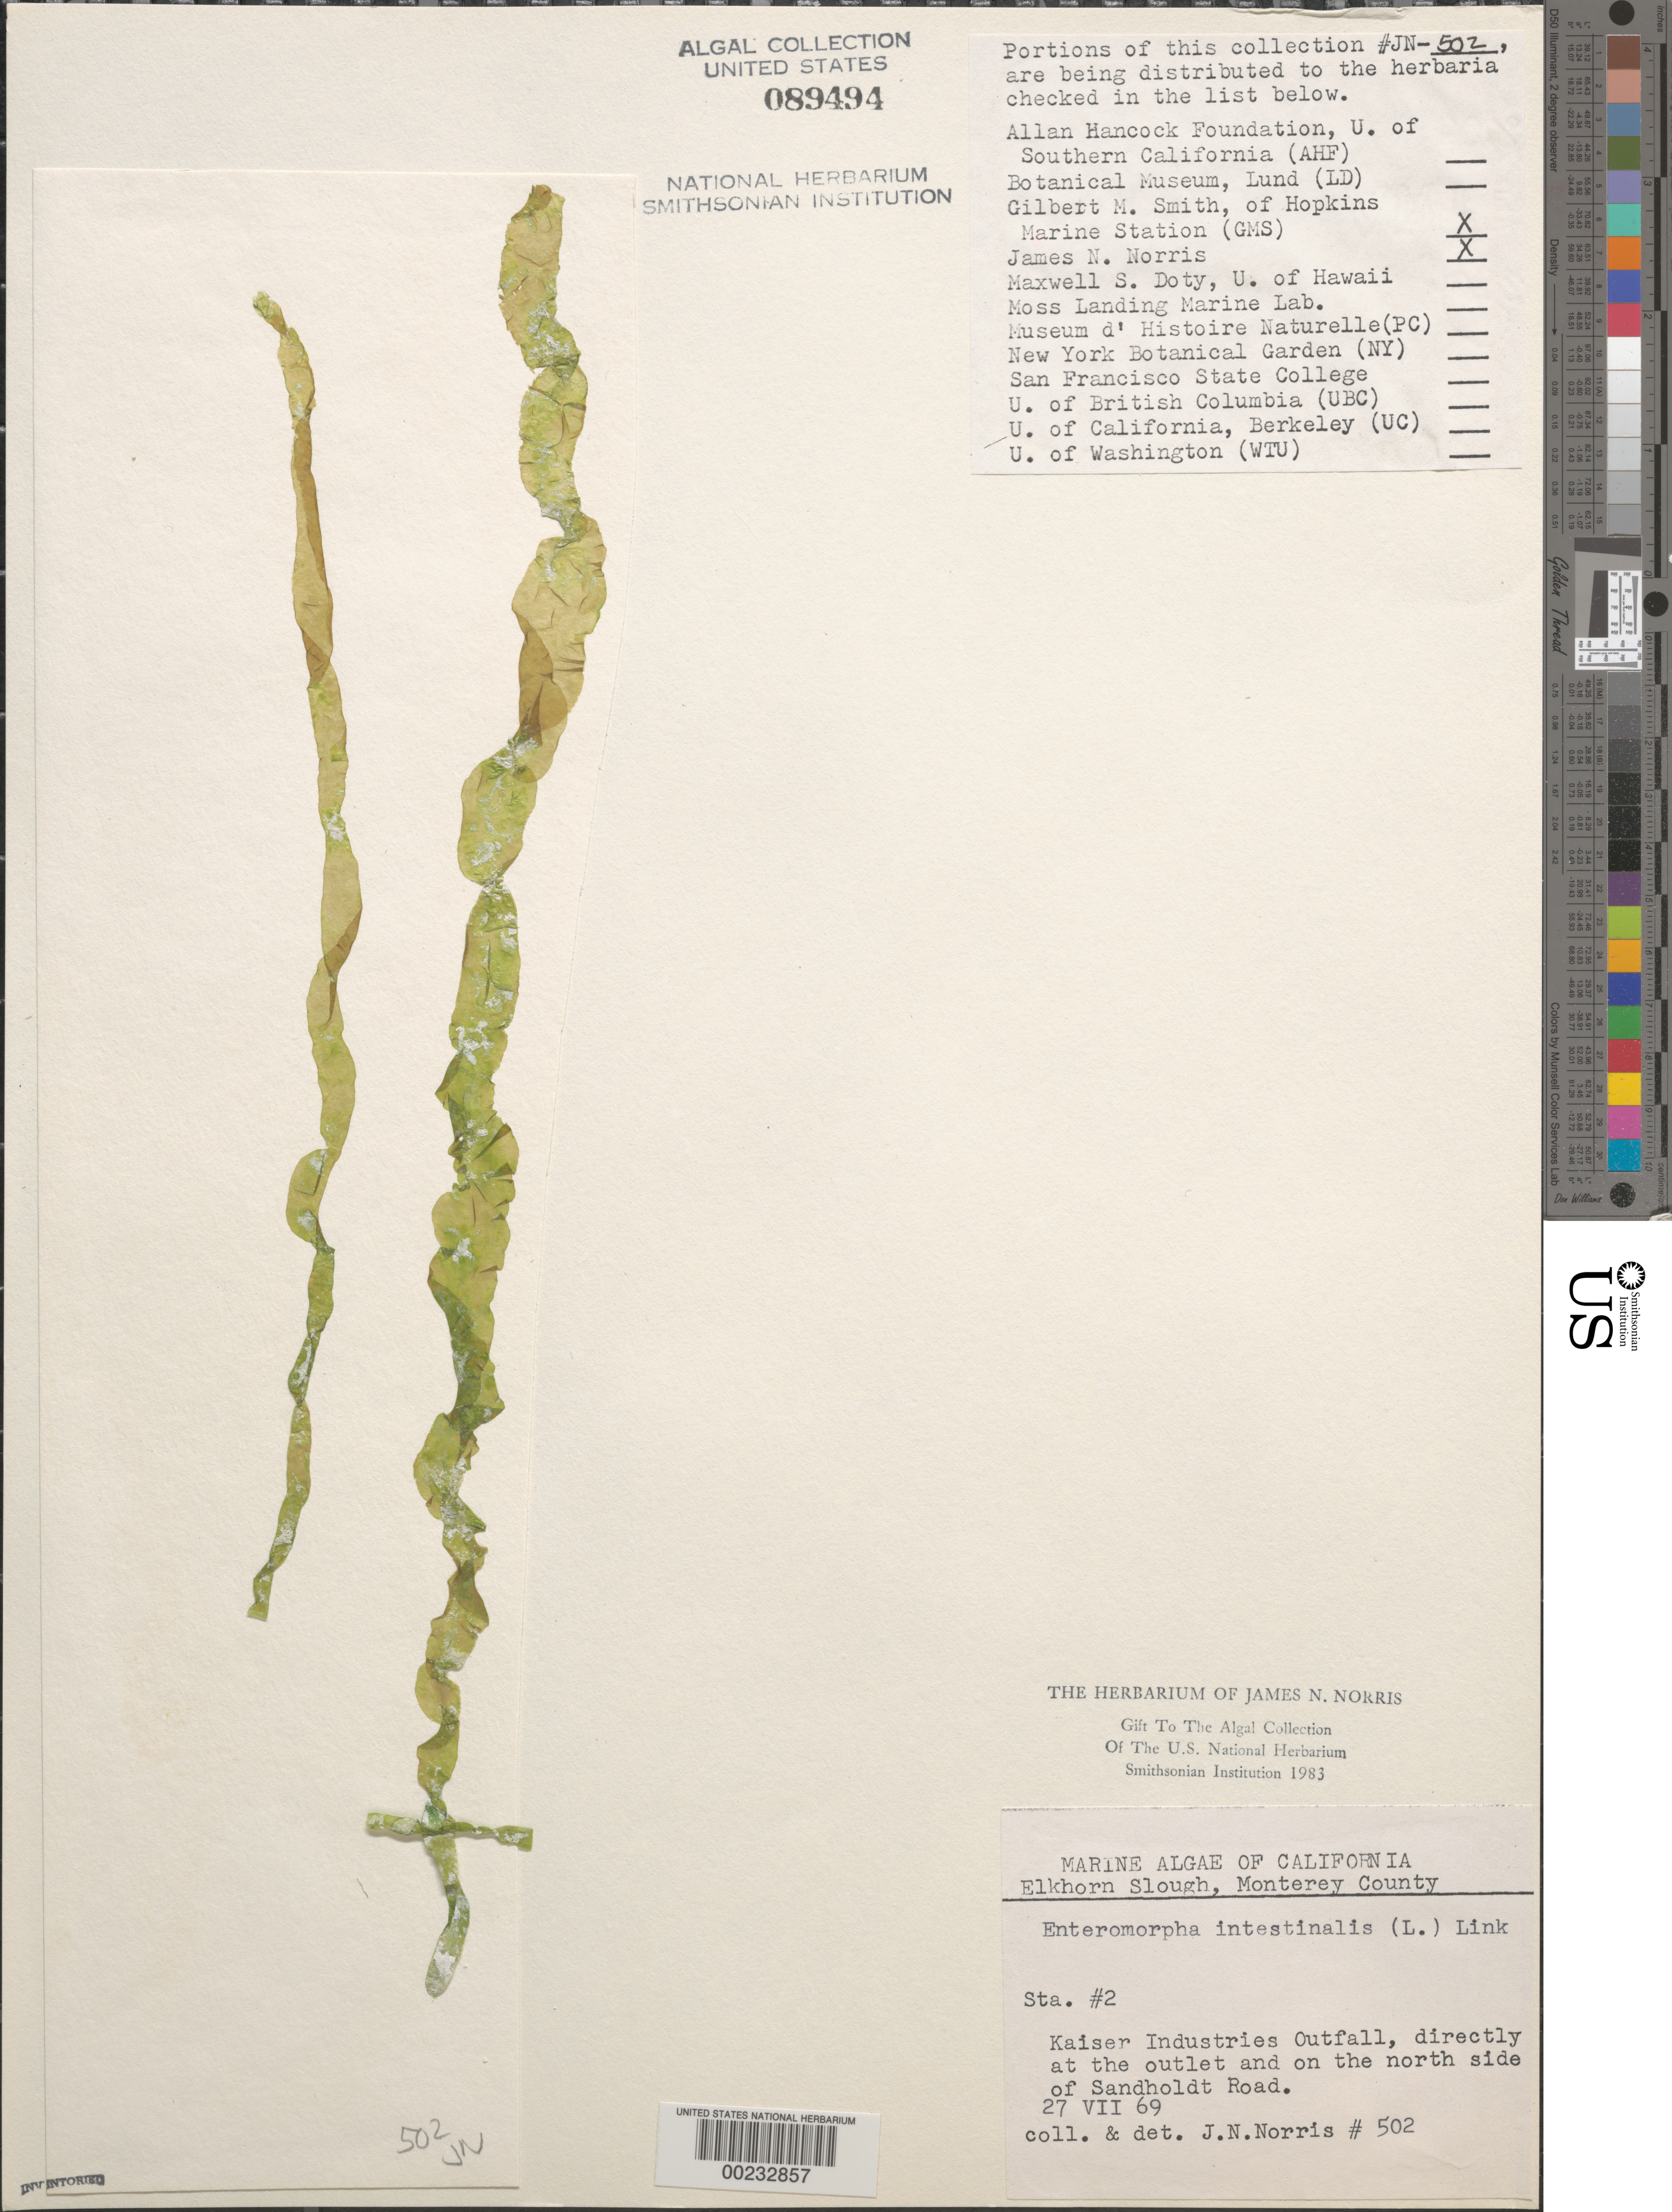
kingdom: Plantae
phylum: Chlorophyta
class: Ulvophyceae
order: Ulvales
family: Ulvaceae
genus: Ulva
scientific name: Ulva intestinalis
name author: L.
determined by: Algae name updating Project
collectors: J. N. Norris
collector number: JN-502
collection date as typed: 27 Jul 1969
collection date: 1969-07-27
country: United States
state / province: California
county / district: Monterey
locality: Elkhorn Slough, Kaiser Industries outfall, Sandholdt Road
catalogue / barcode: US 89494